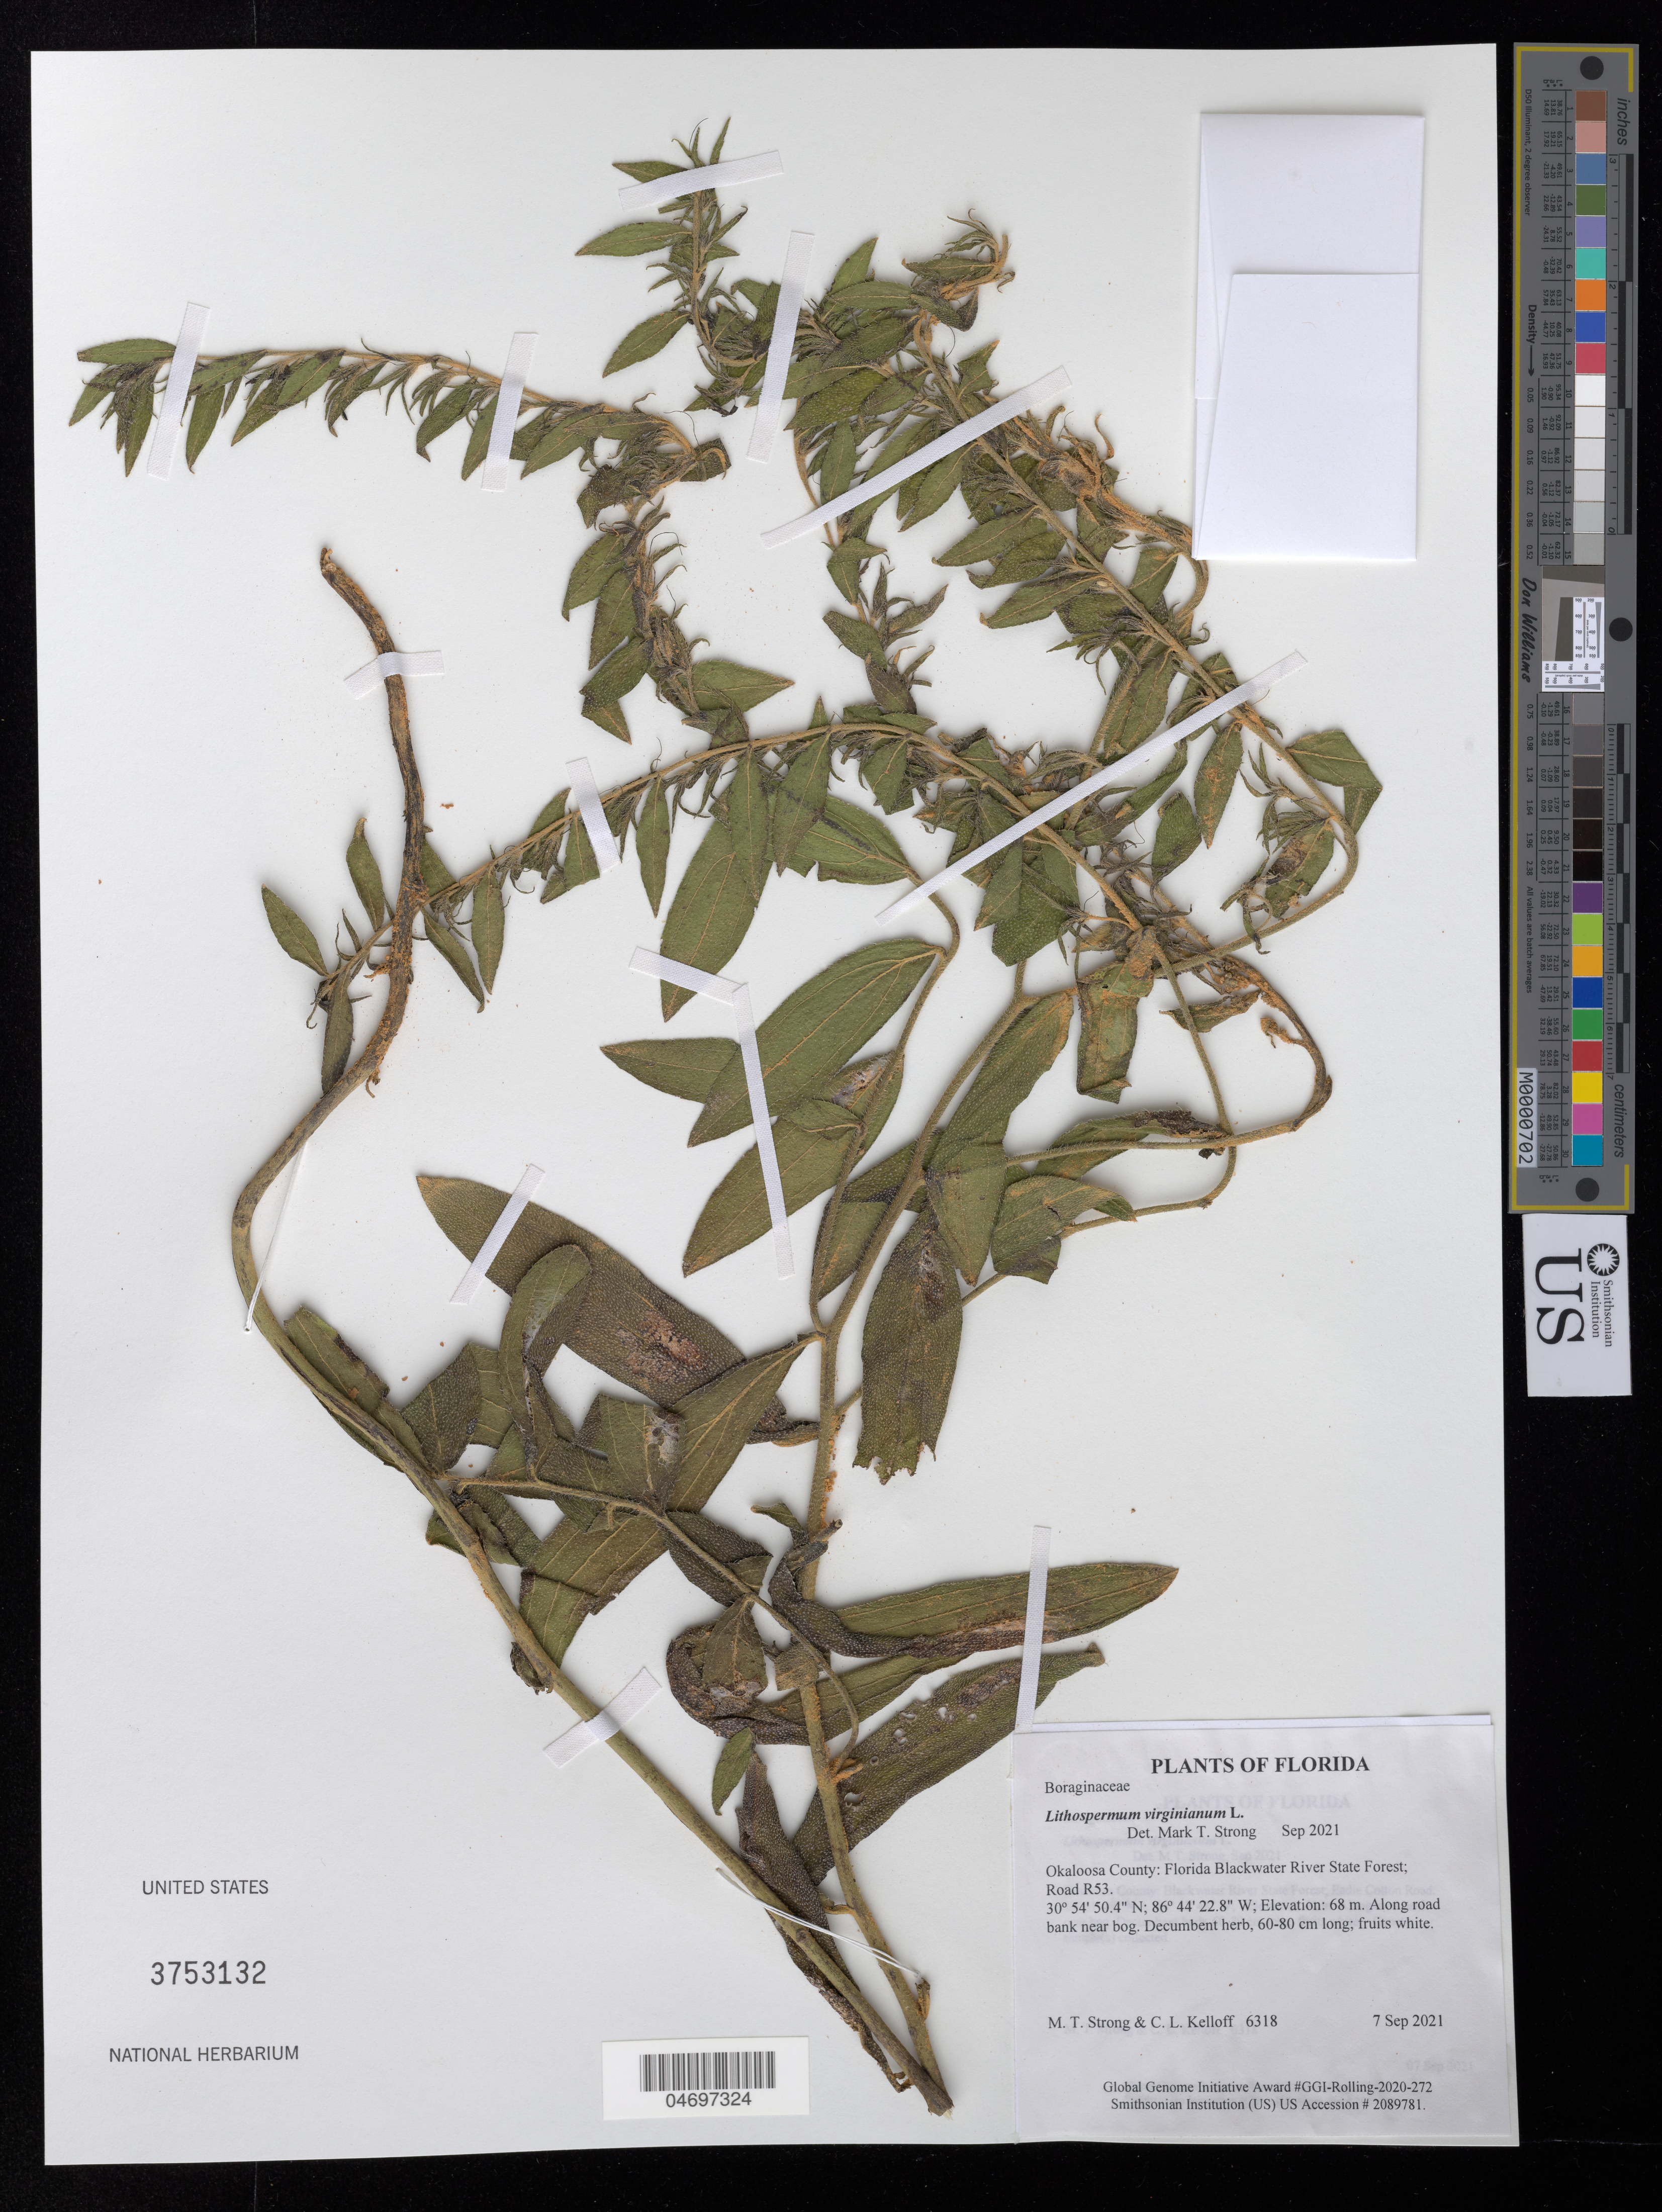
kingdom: Plantae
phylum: Tracheophyta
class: Magnoliopsida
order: Boraginales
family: Boraginaceae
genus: Lithospermum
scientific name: Lithospermum virginianum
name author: L.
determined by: Strong, Mark T.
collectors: M. T. Strong & C. L. Kelloff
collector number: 6318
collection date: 2021-09-07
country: United States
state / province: Florida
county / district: Okaloosa County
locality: Florida Blackwater River State Forest; Road R53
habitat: Along road bank near bog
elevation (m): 68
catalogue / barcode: US 3753132